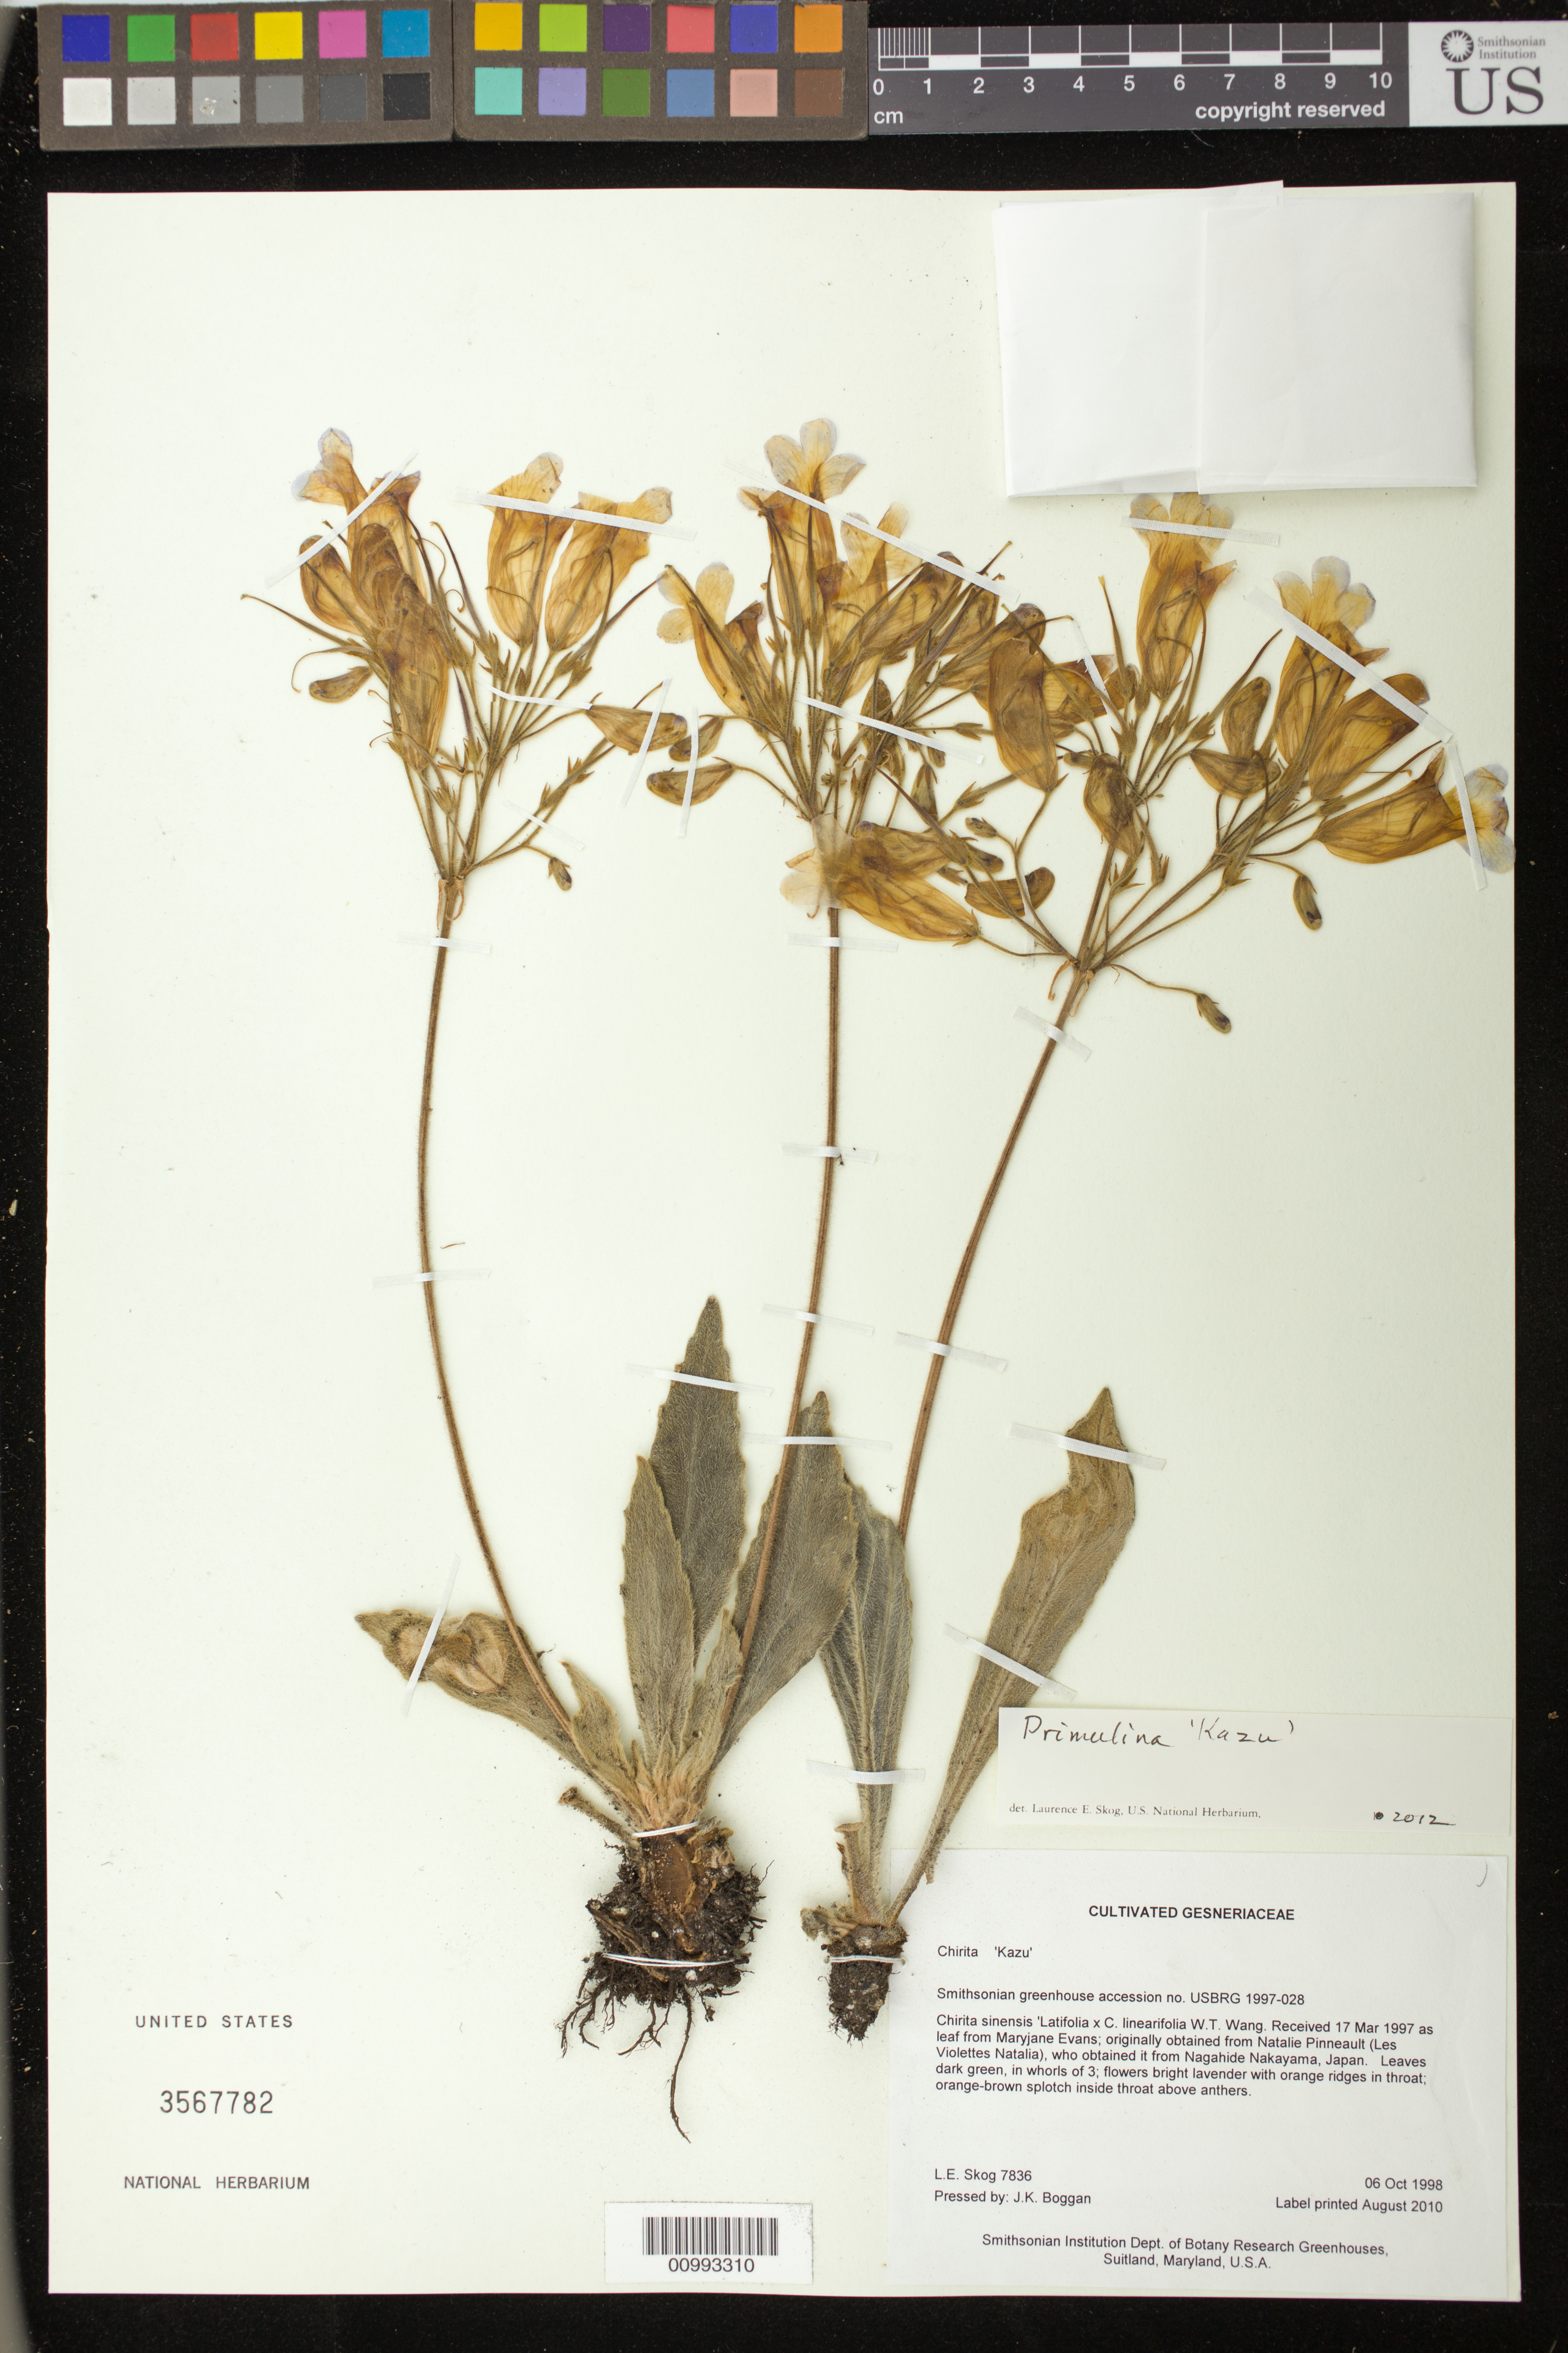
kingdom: Plantae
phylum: Tracheophyta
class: Magnoliopsida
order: Lamiales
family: Gesneriaceae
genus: Primulina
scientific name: Primulina 'Kazu'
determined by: Skog, Laurence E.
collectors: L. E. Skog & J. K. Boggan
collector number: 7836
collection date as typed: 06 Oct 1998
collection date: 1998-10-06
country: United States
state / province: Maryland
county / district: Prince George's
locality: Smithsonian Institution Dept. of Botany Research Greenhouses, Suitland, Maryland, U.S.A.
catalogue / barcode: US 3567782